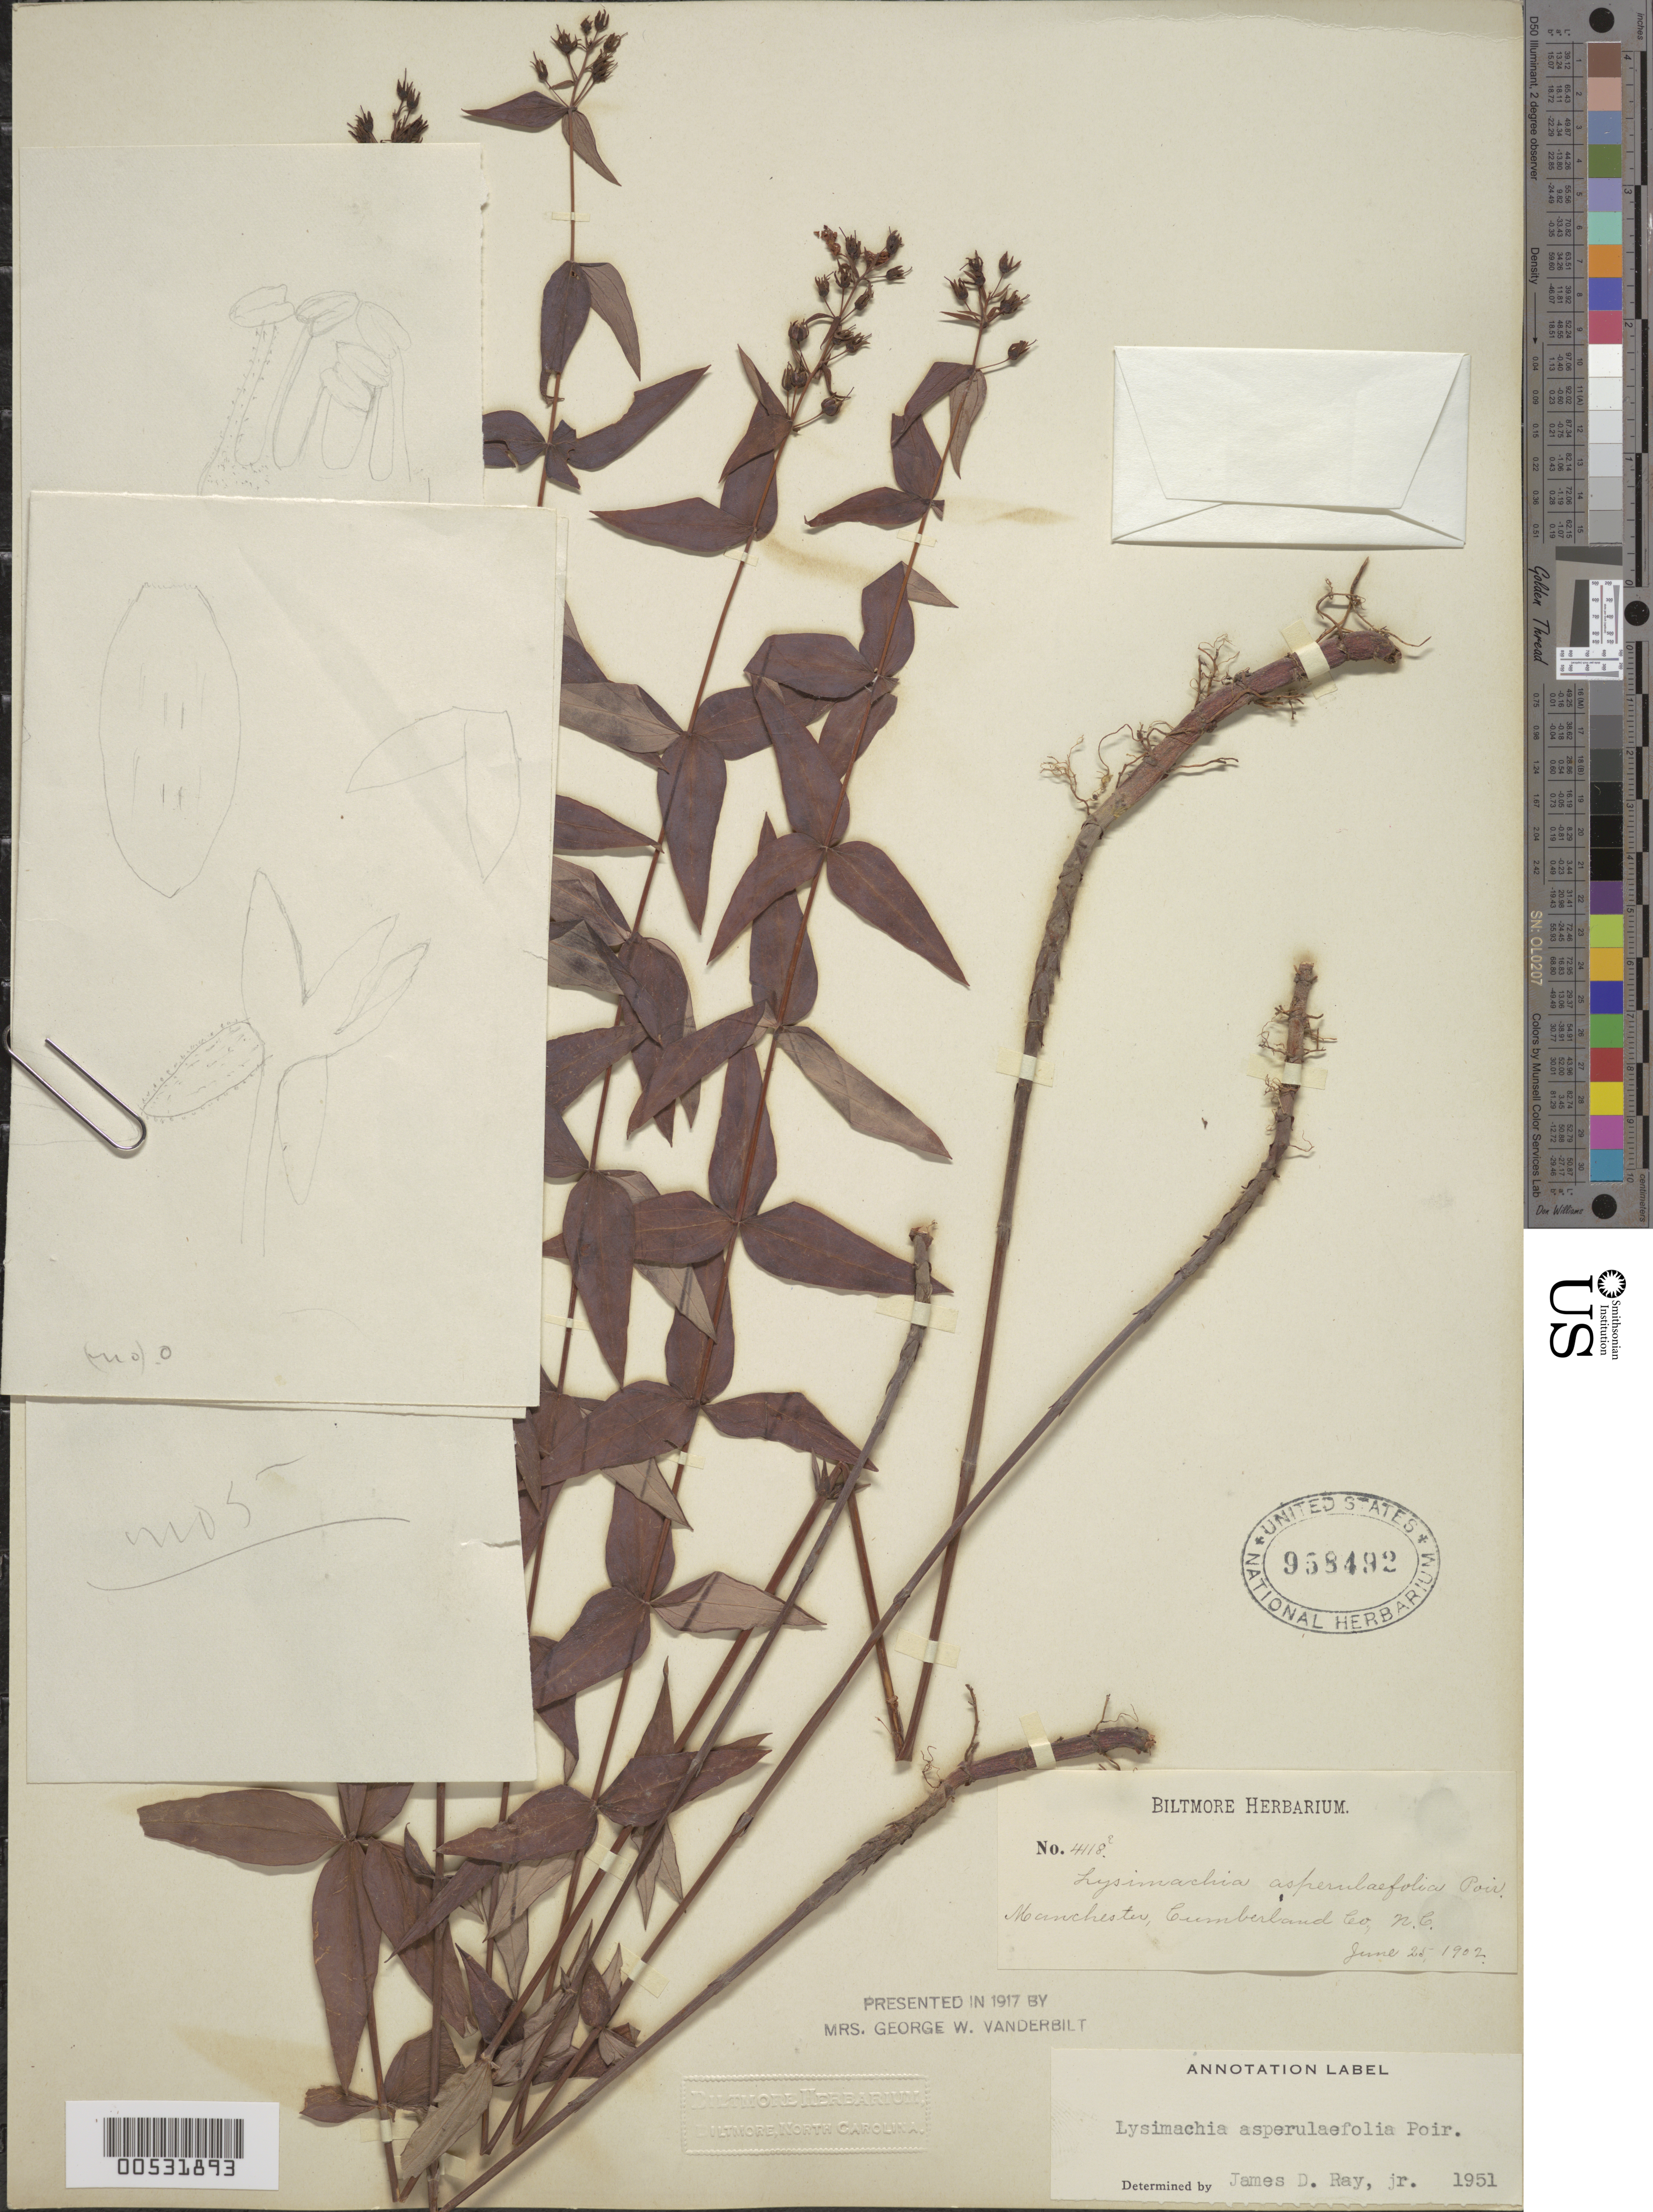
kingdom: Plantae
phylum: Tracheophyta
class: Magnoliopsida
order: Ericales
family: Primulaceae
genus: Lysimachia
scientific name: Lysimachia asperulifolia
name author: Poir.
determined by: Ray Jr., J. D.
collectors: ex herb. Biltmore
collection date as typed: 25 Jun 1902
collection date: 1902-06-25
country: United States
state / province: North Carolina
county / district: Cumberland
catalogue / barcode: US 958492